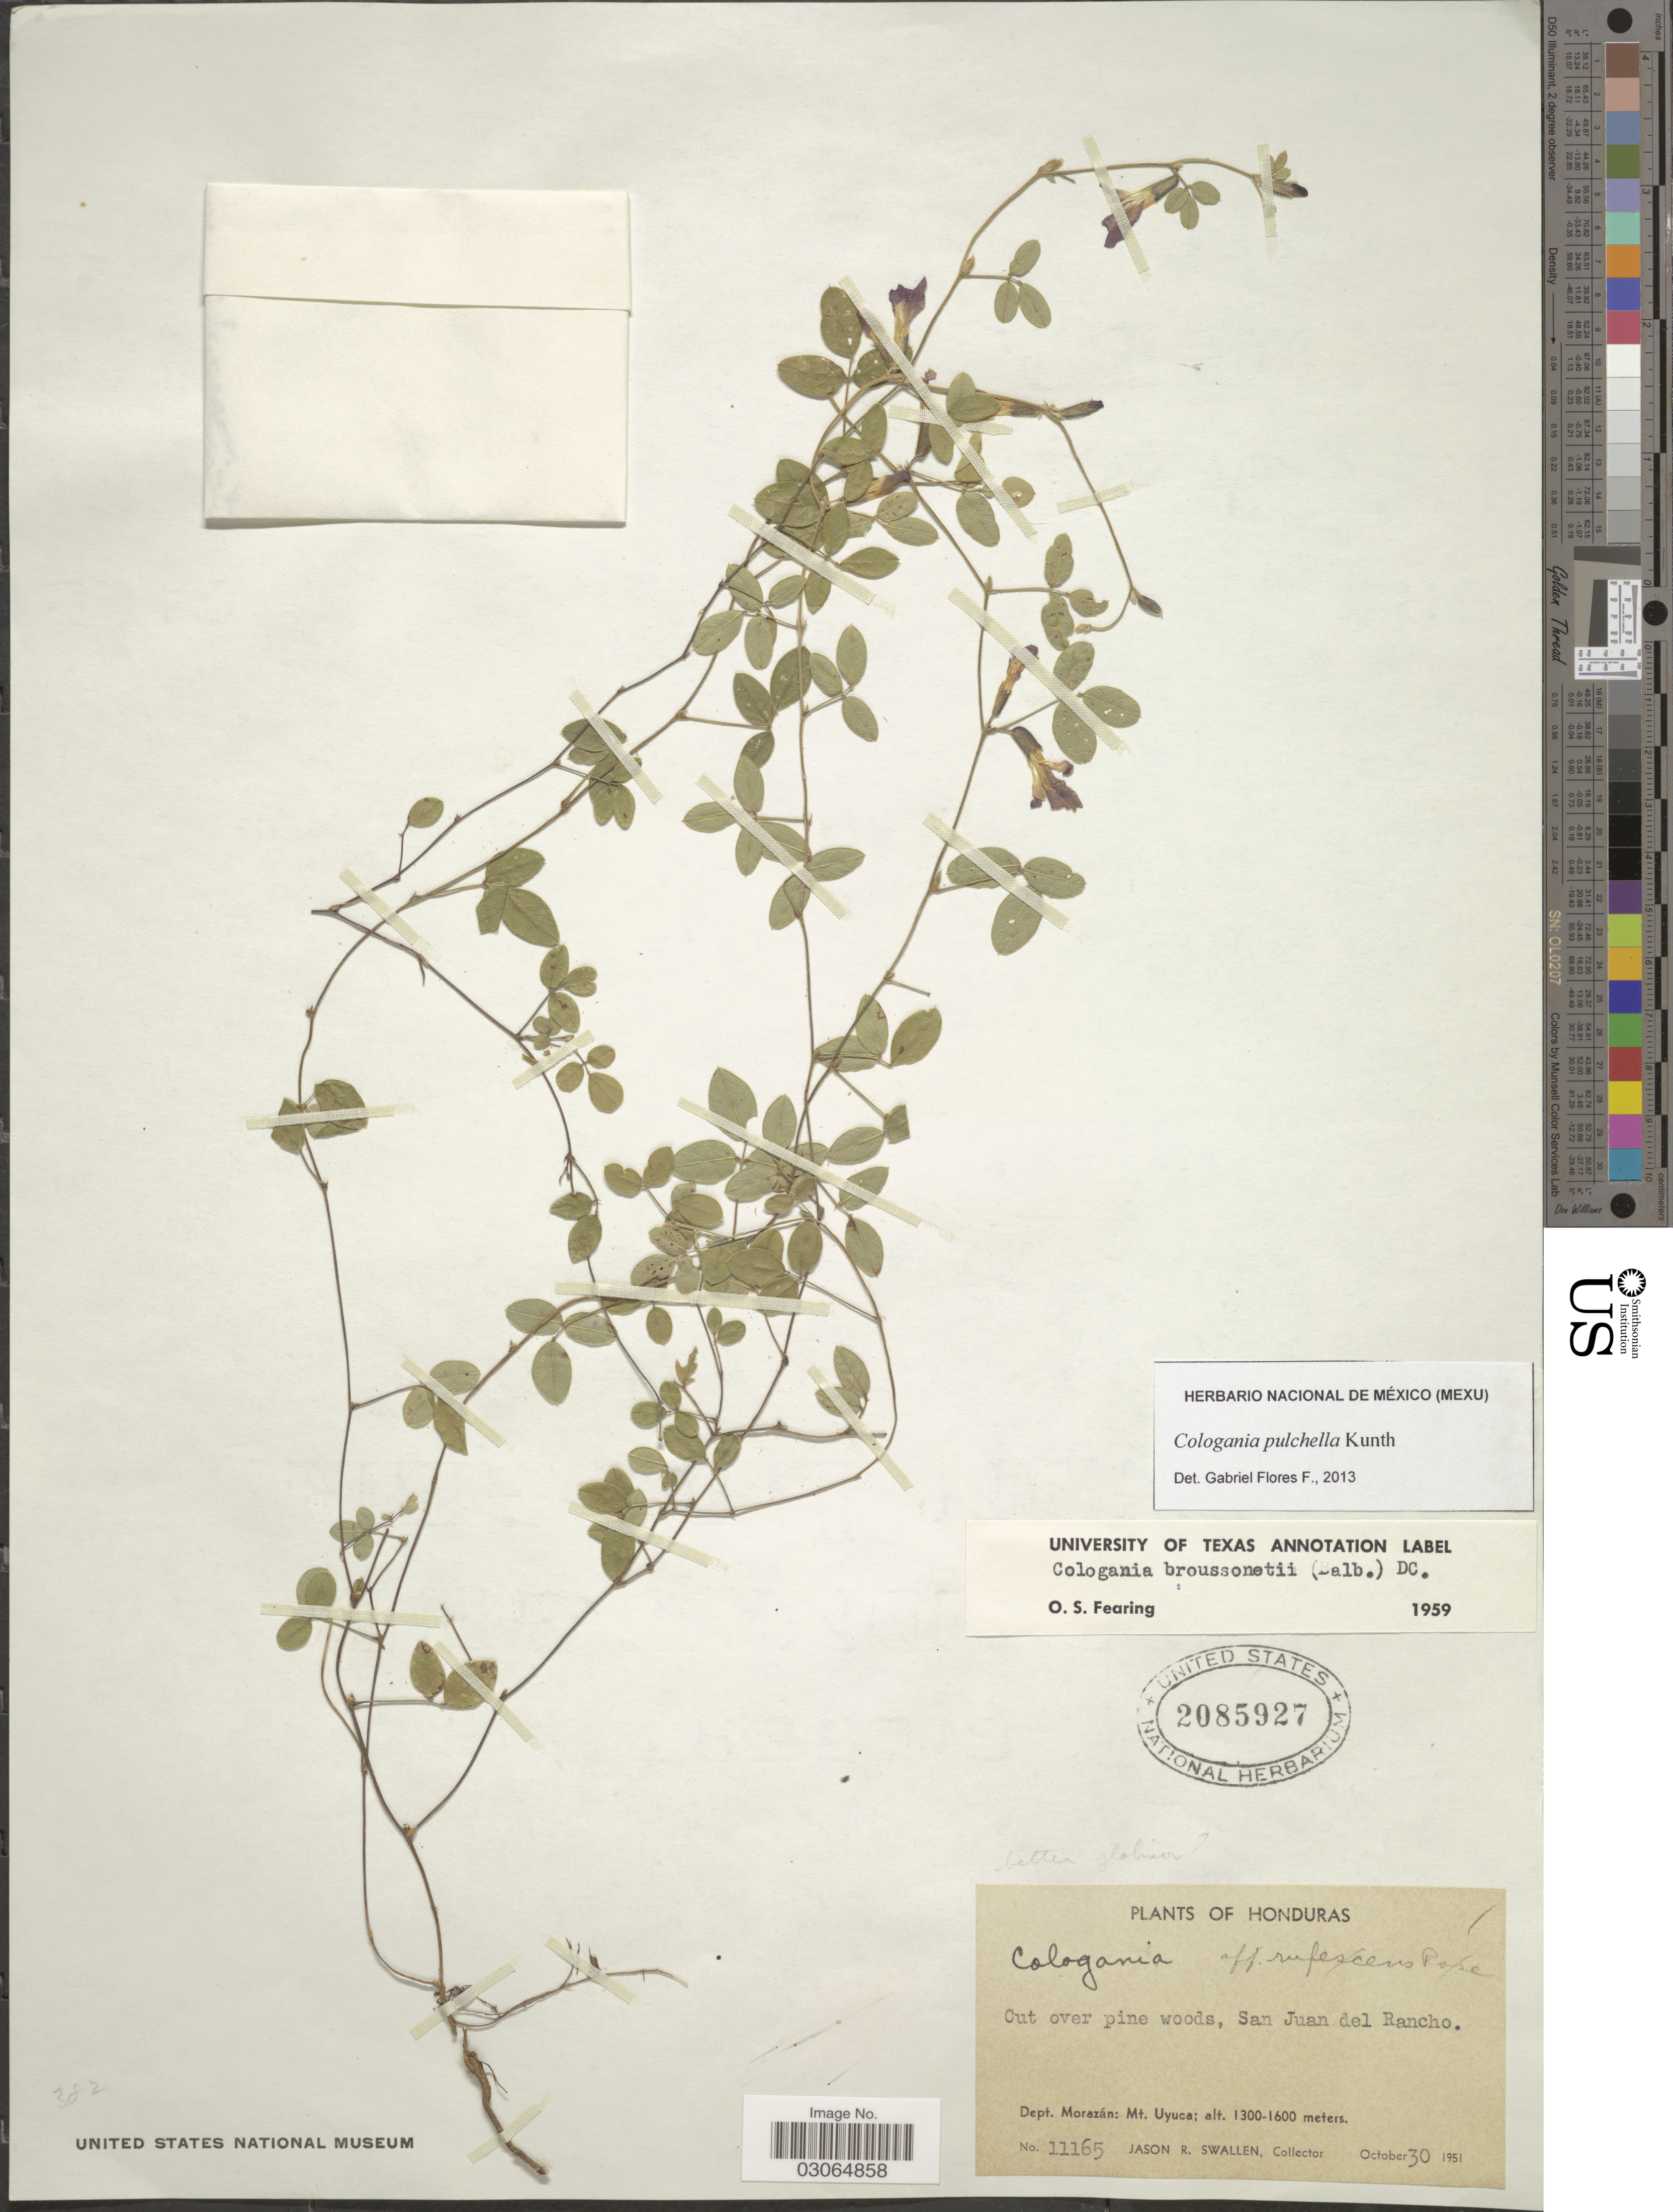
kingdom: Plantae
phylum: Tracheophyta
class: Magnoliopsida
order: Fabales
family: Fabaceae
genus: Cologania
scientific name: Cologania broussonetii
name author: (Balb.) DC.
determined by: Fearing, O. S.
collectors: J. R. Swallen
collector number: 11165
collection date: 1951-10-30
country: Honduras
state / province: Fco. Morazán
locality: San Juan del Rancho. Dept. Morazán: Mt. Uyuca.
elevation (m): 1300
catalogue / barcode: US 2085927